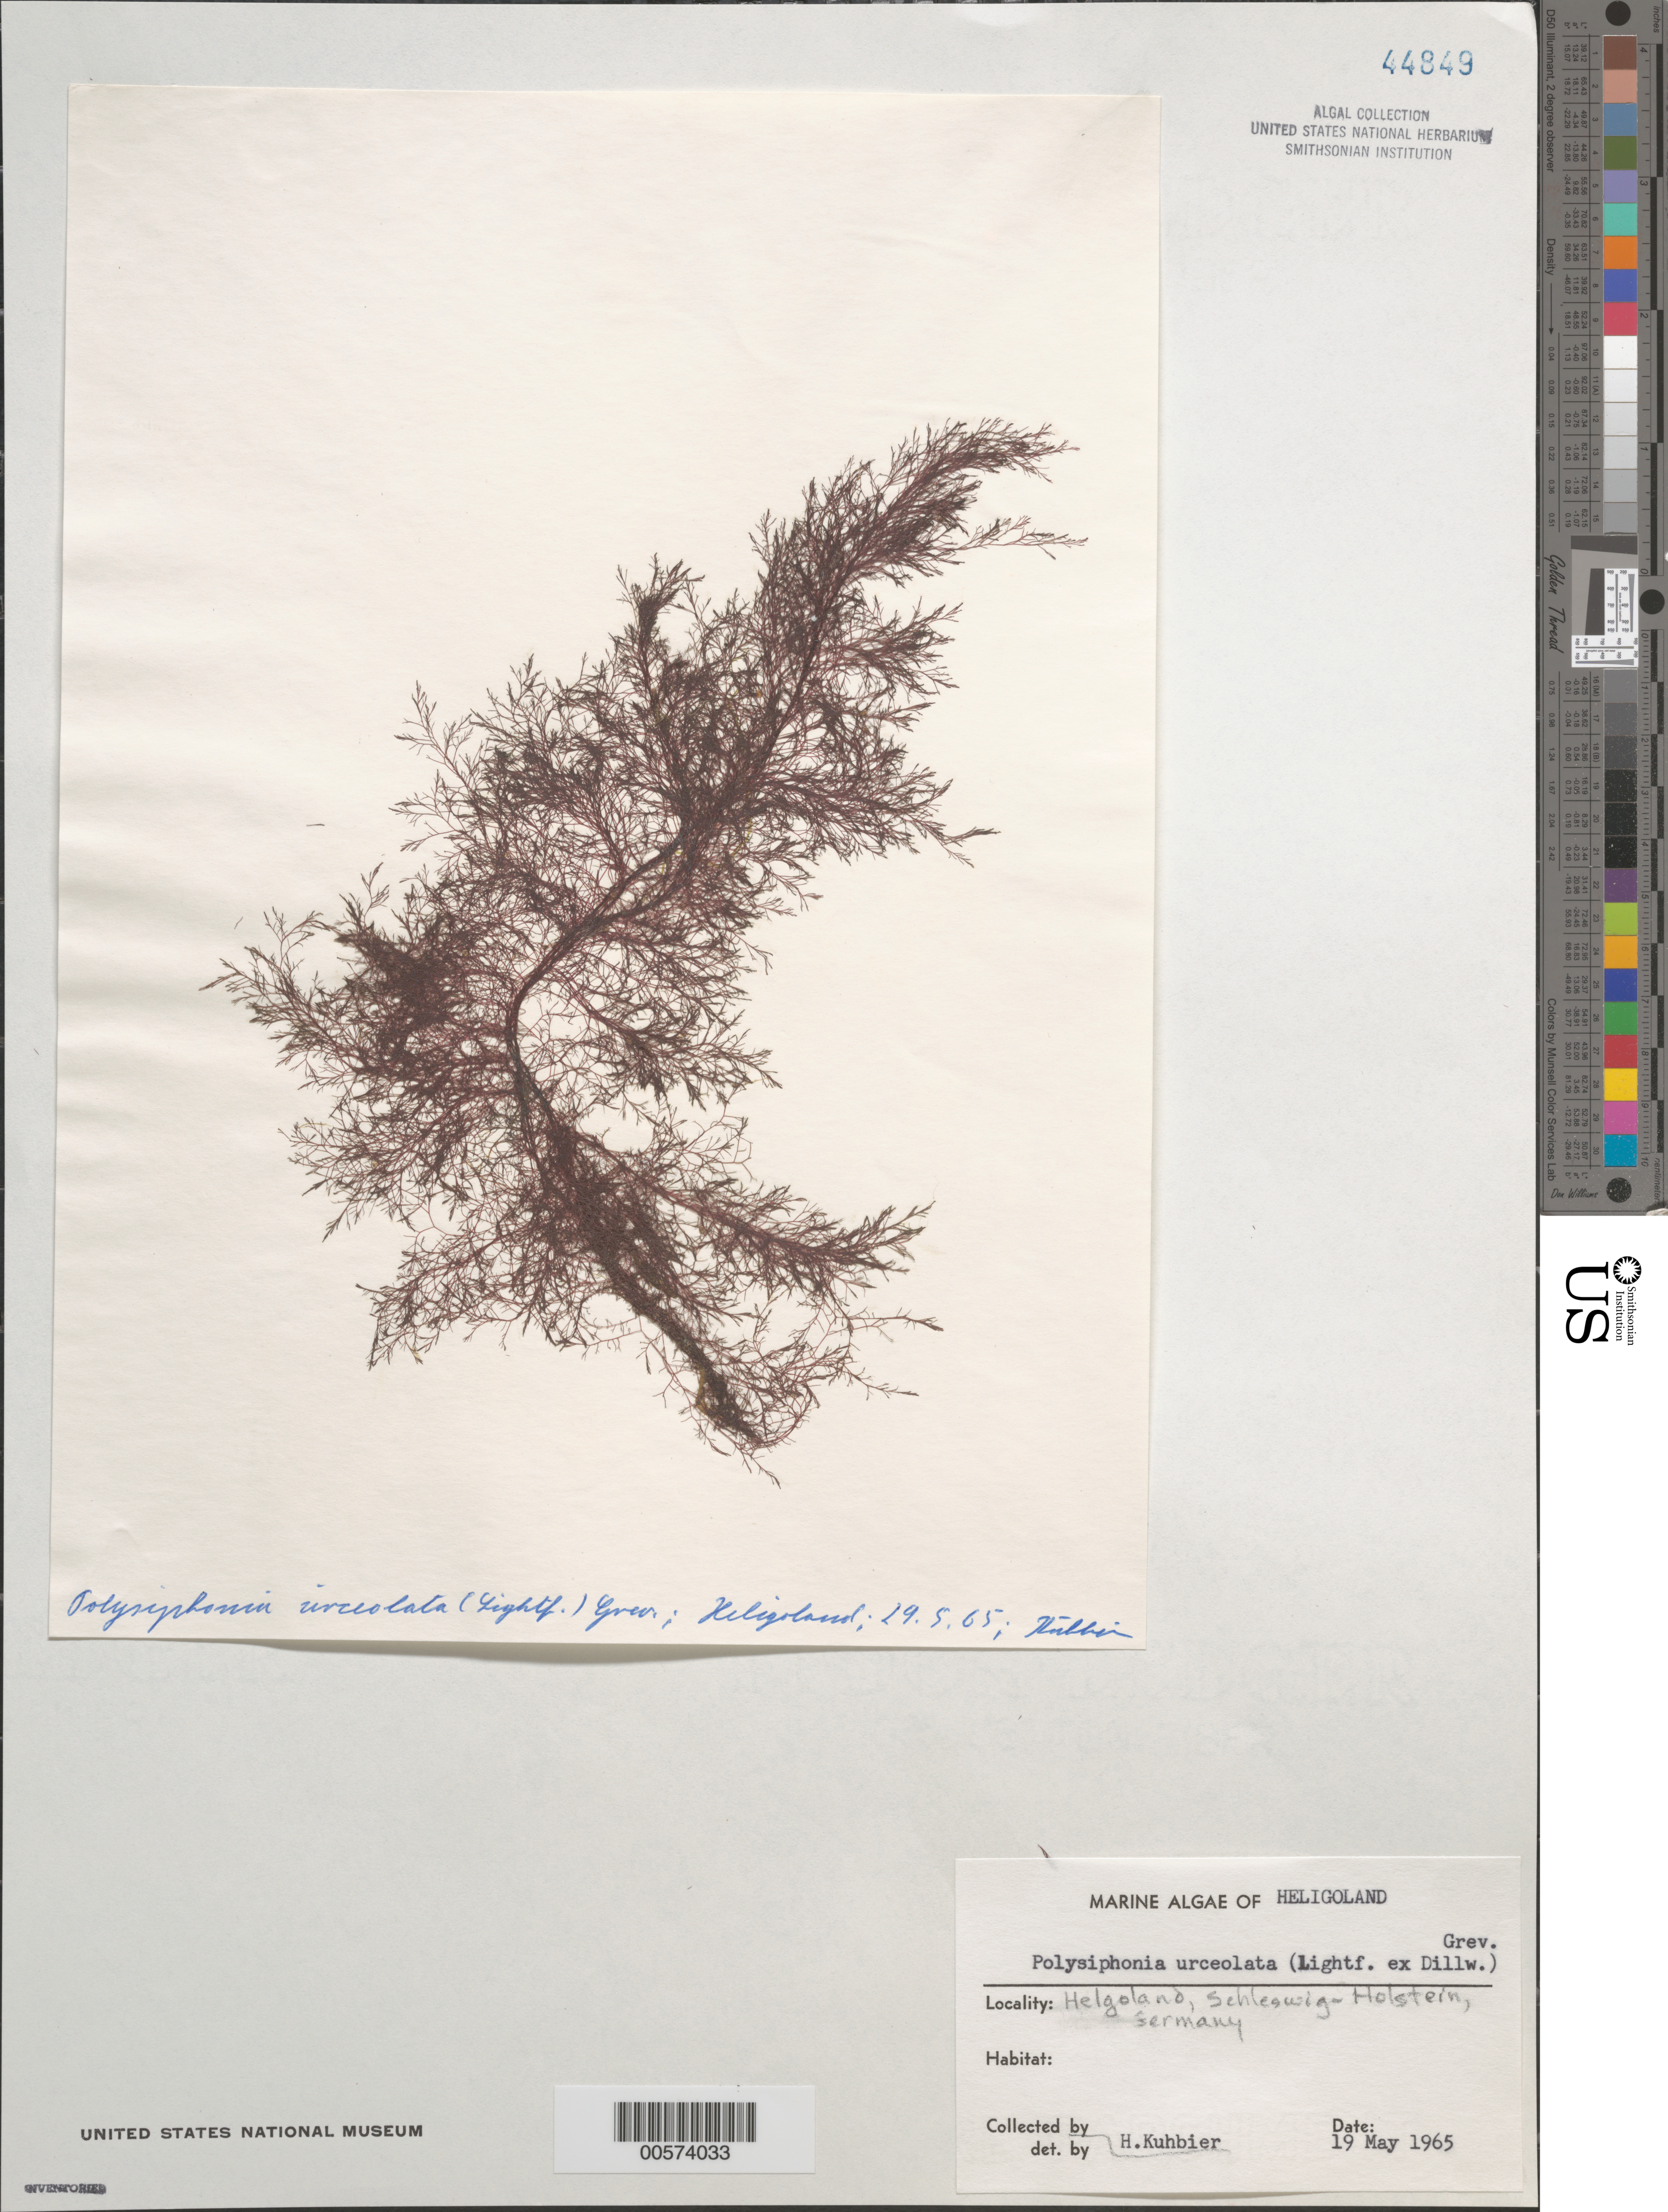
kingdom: Plantae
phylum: Rhodophyta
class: Florideophyceae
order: Ceramiales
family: Rhodomelaceae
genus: Polysiphonia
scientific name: Polysiphonia urceolata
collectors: H. Kuhbier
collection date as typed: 19 May 1965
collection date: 1965-05-19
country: Germany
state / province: Schleswig-Holstein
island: Helgoland (Heligoland)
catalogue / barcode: US 44849